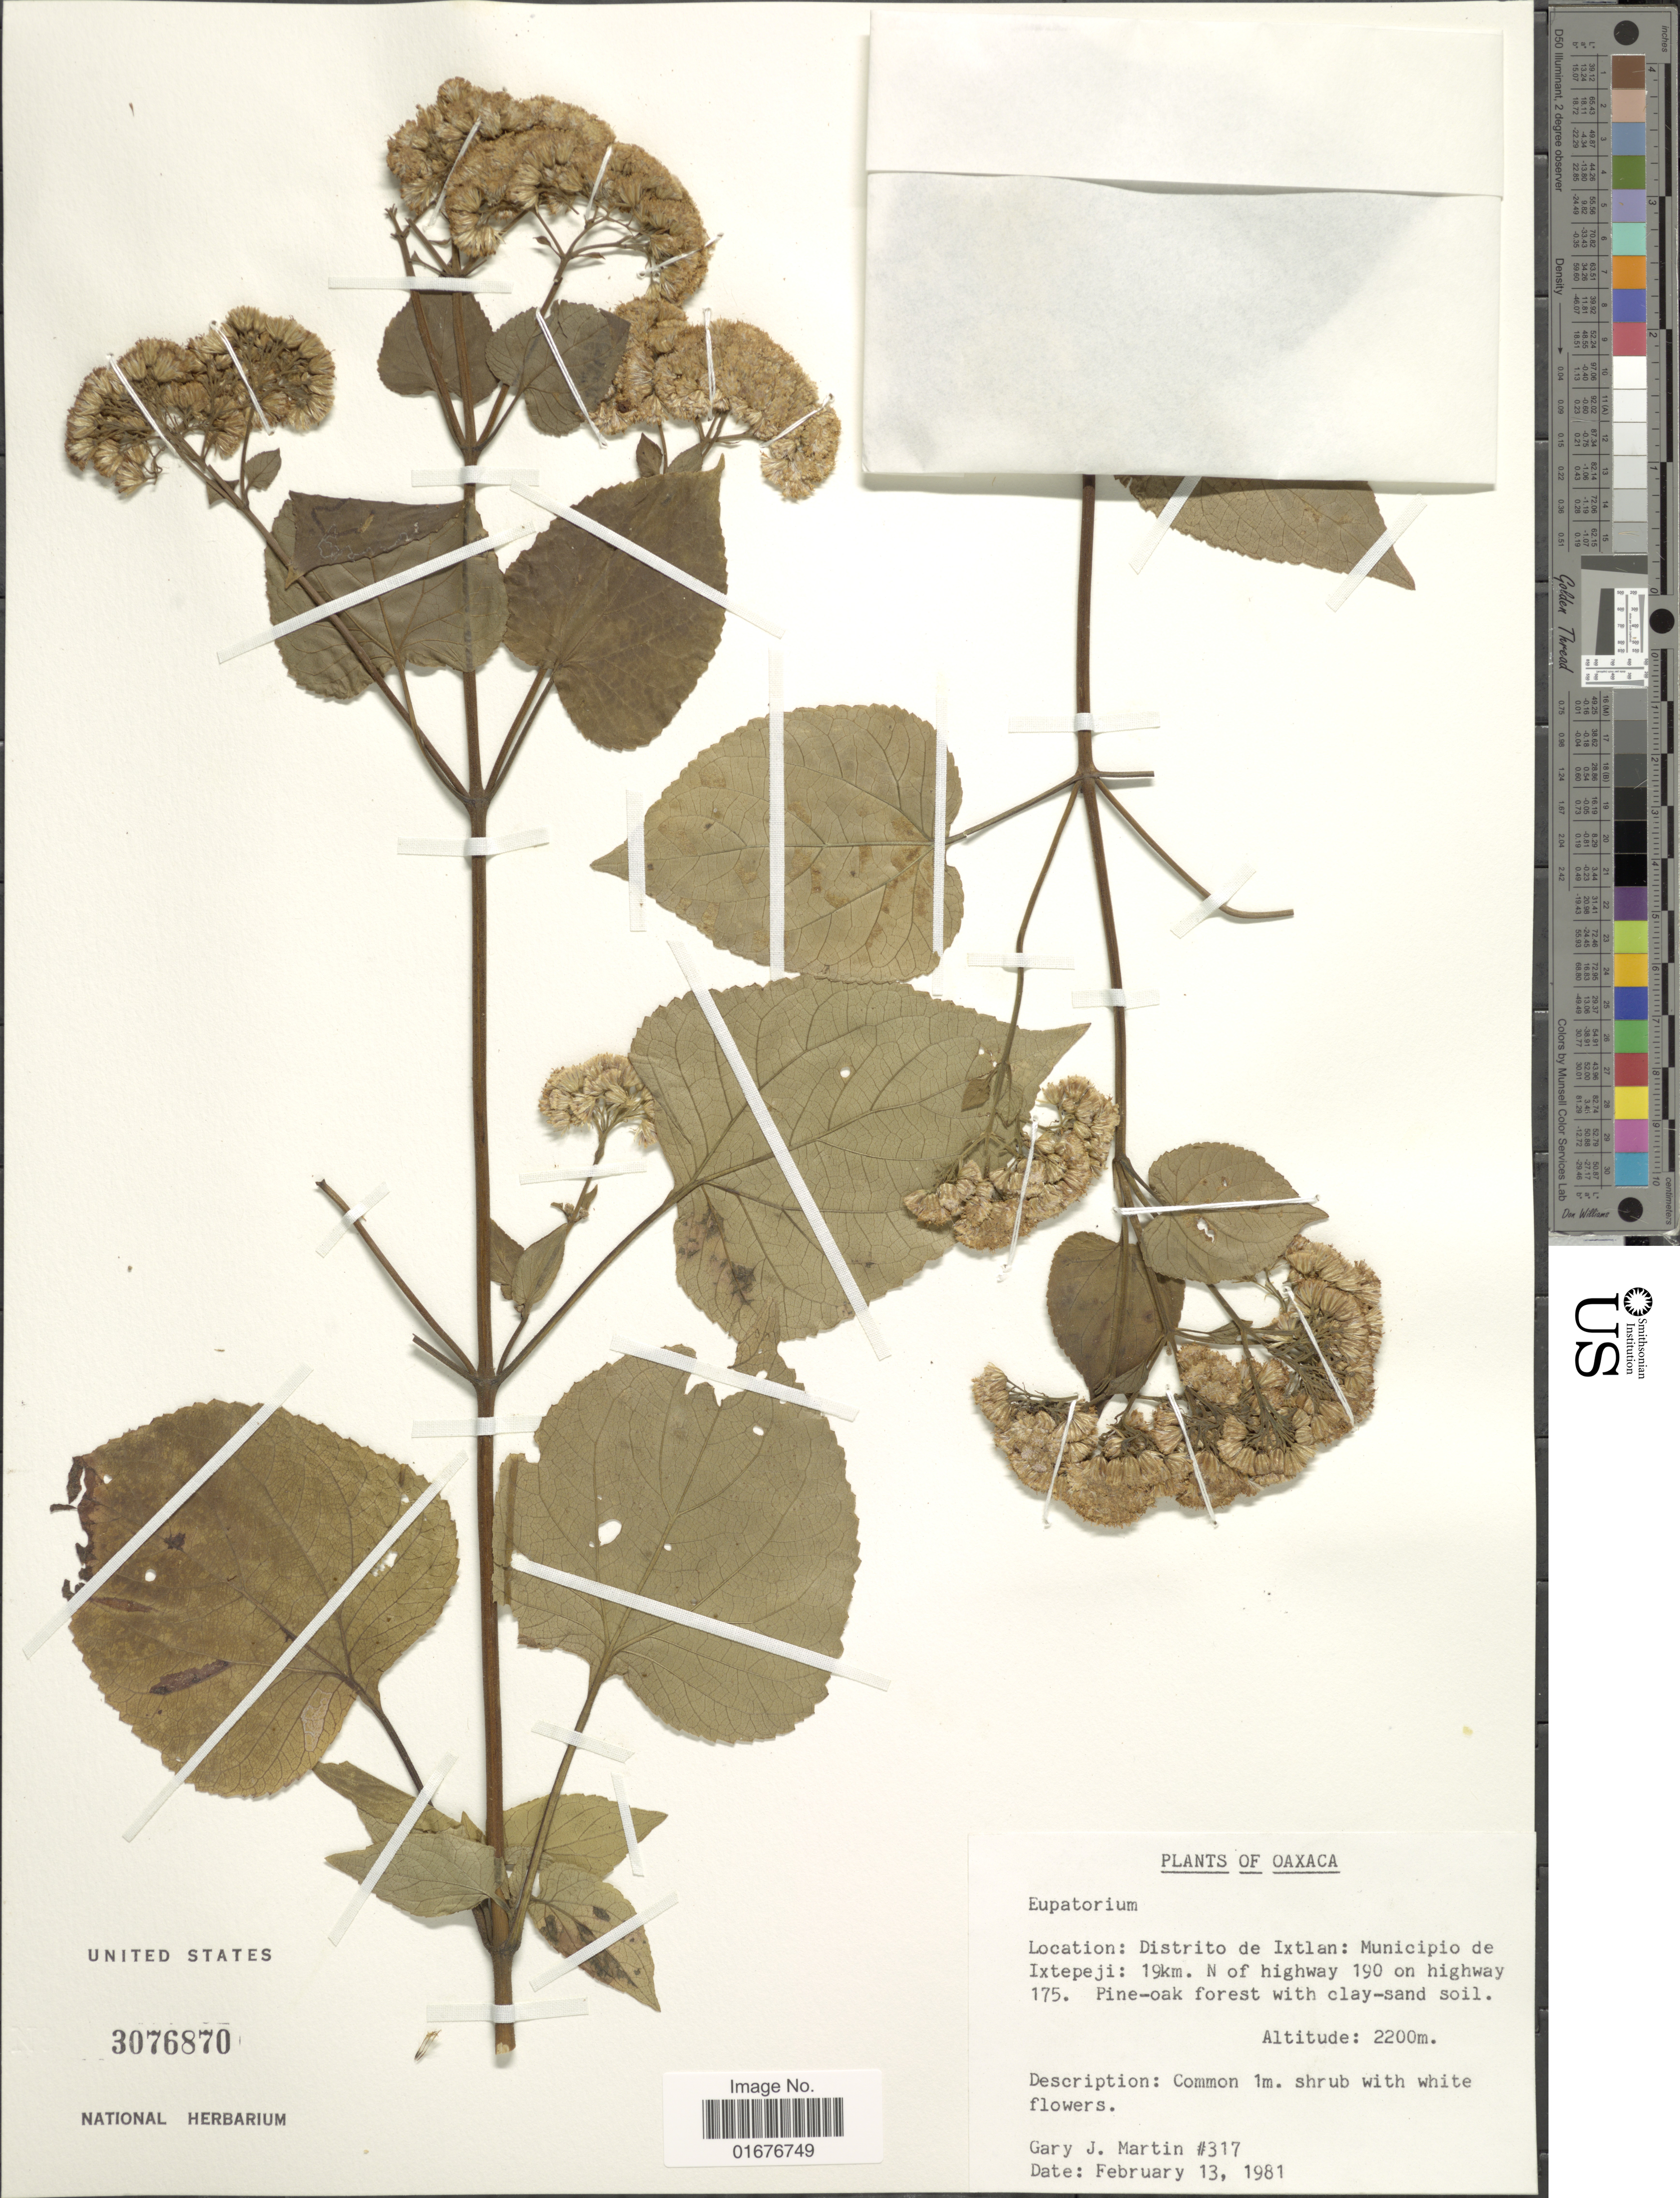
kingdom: Plantae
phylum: Tracheophyta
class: Magnoliopsida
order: Asterales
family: Asteraceae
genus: Ageratina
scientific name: Ageratina rivalis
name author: (Greenm.) R.M. King & H. Rob.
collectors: G. J. Martin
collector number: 317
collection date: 1981-02-13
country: Mexico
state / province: Oaxaca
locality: Distrito de Ixtlan: Municipio de Ixtepeji: 19 km. N of highway 190 on highway 175, Pine-oak forest with clay-sand soil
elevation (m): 2200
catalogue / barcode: US 3076870